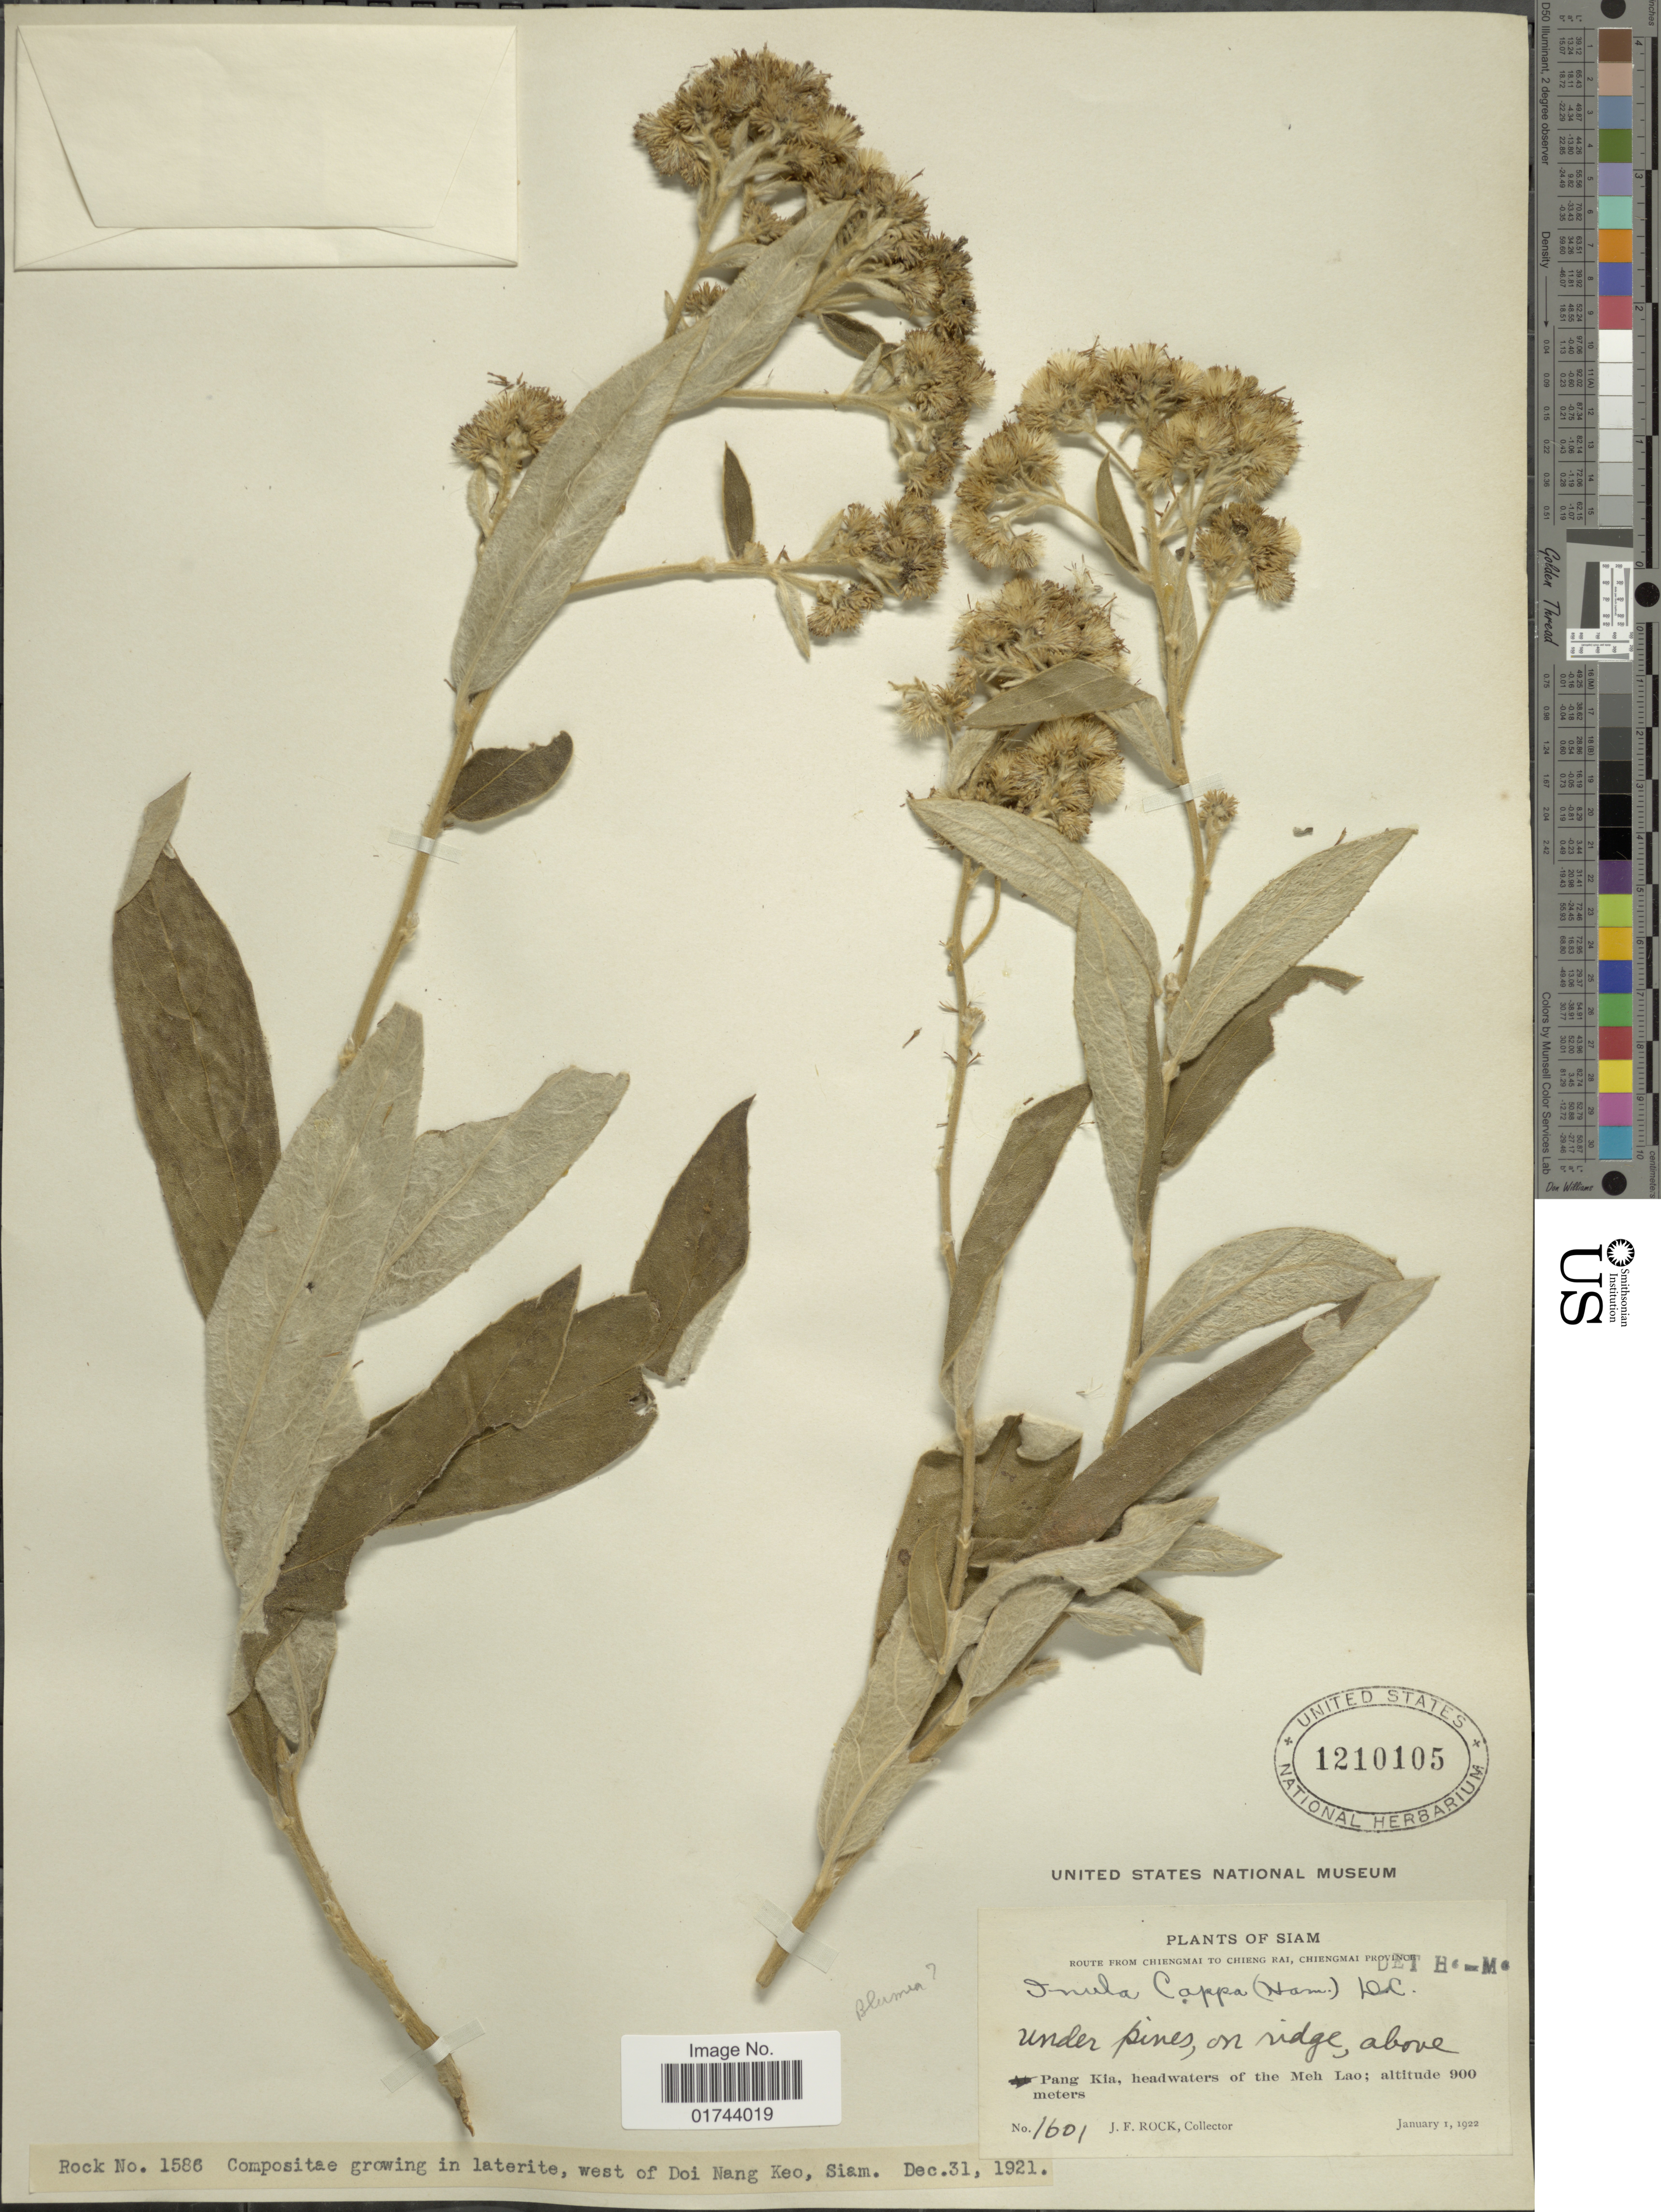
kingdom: Plantae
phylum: Tracheophyta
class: Magnoliopsida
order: Asterales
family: Asteraceae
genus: Inula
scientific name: Inula cappa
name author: (Buch.-Ham. ex D. Don) DC.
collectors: J. Rock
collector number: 1601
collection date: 1922-01-01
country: Thailand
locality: Route from Chiengmai to Chieng Rai, Chiengmai Province, Pang Kia, headwaters of the Meh Lao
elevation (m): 900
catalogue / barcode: US 1210105